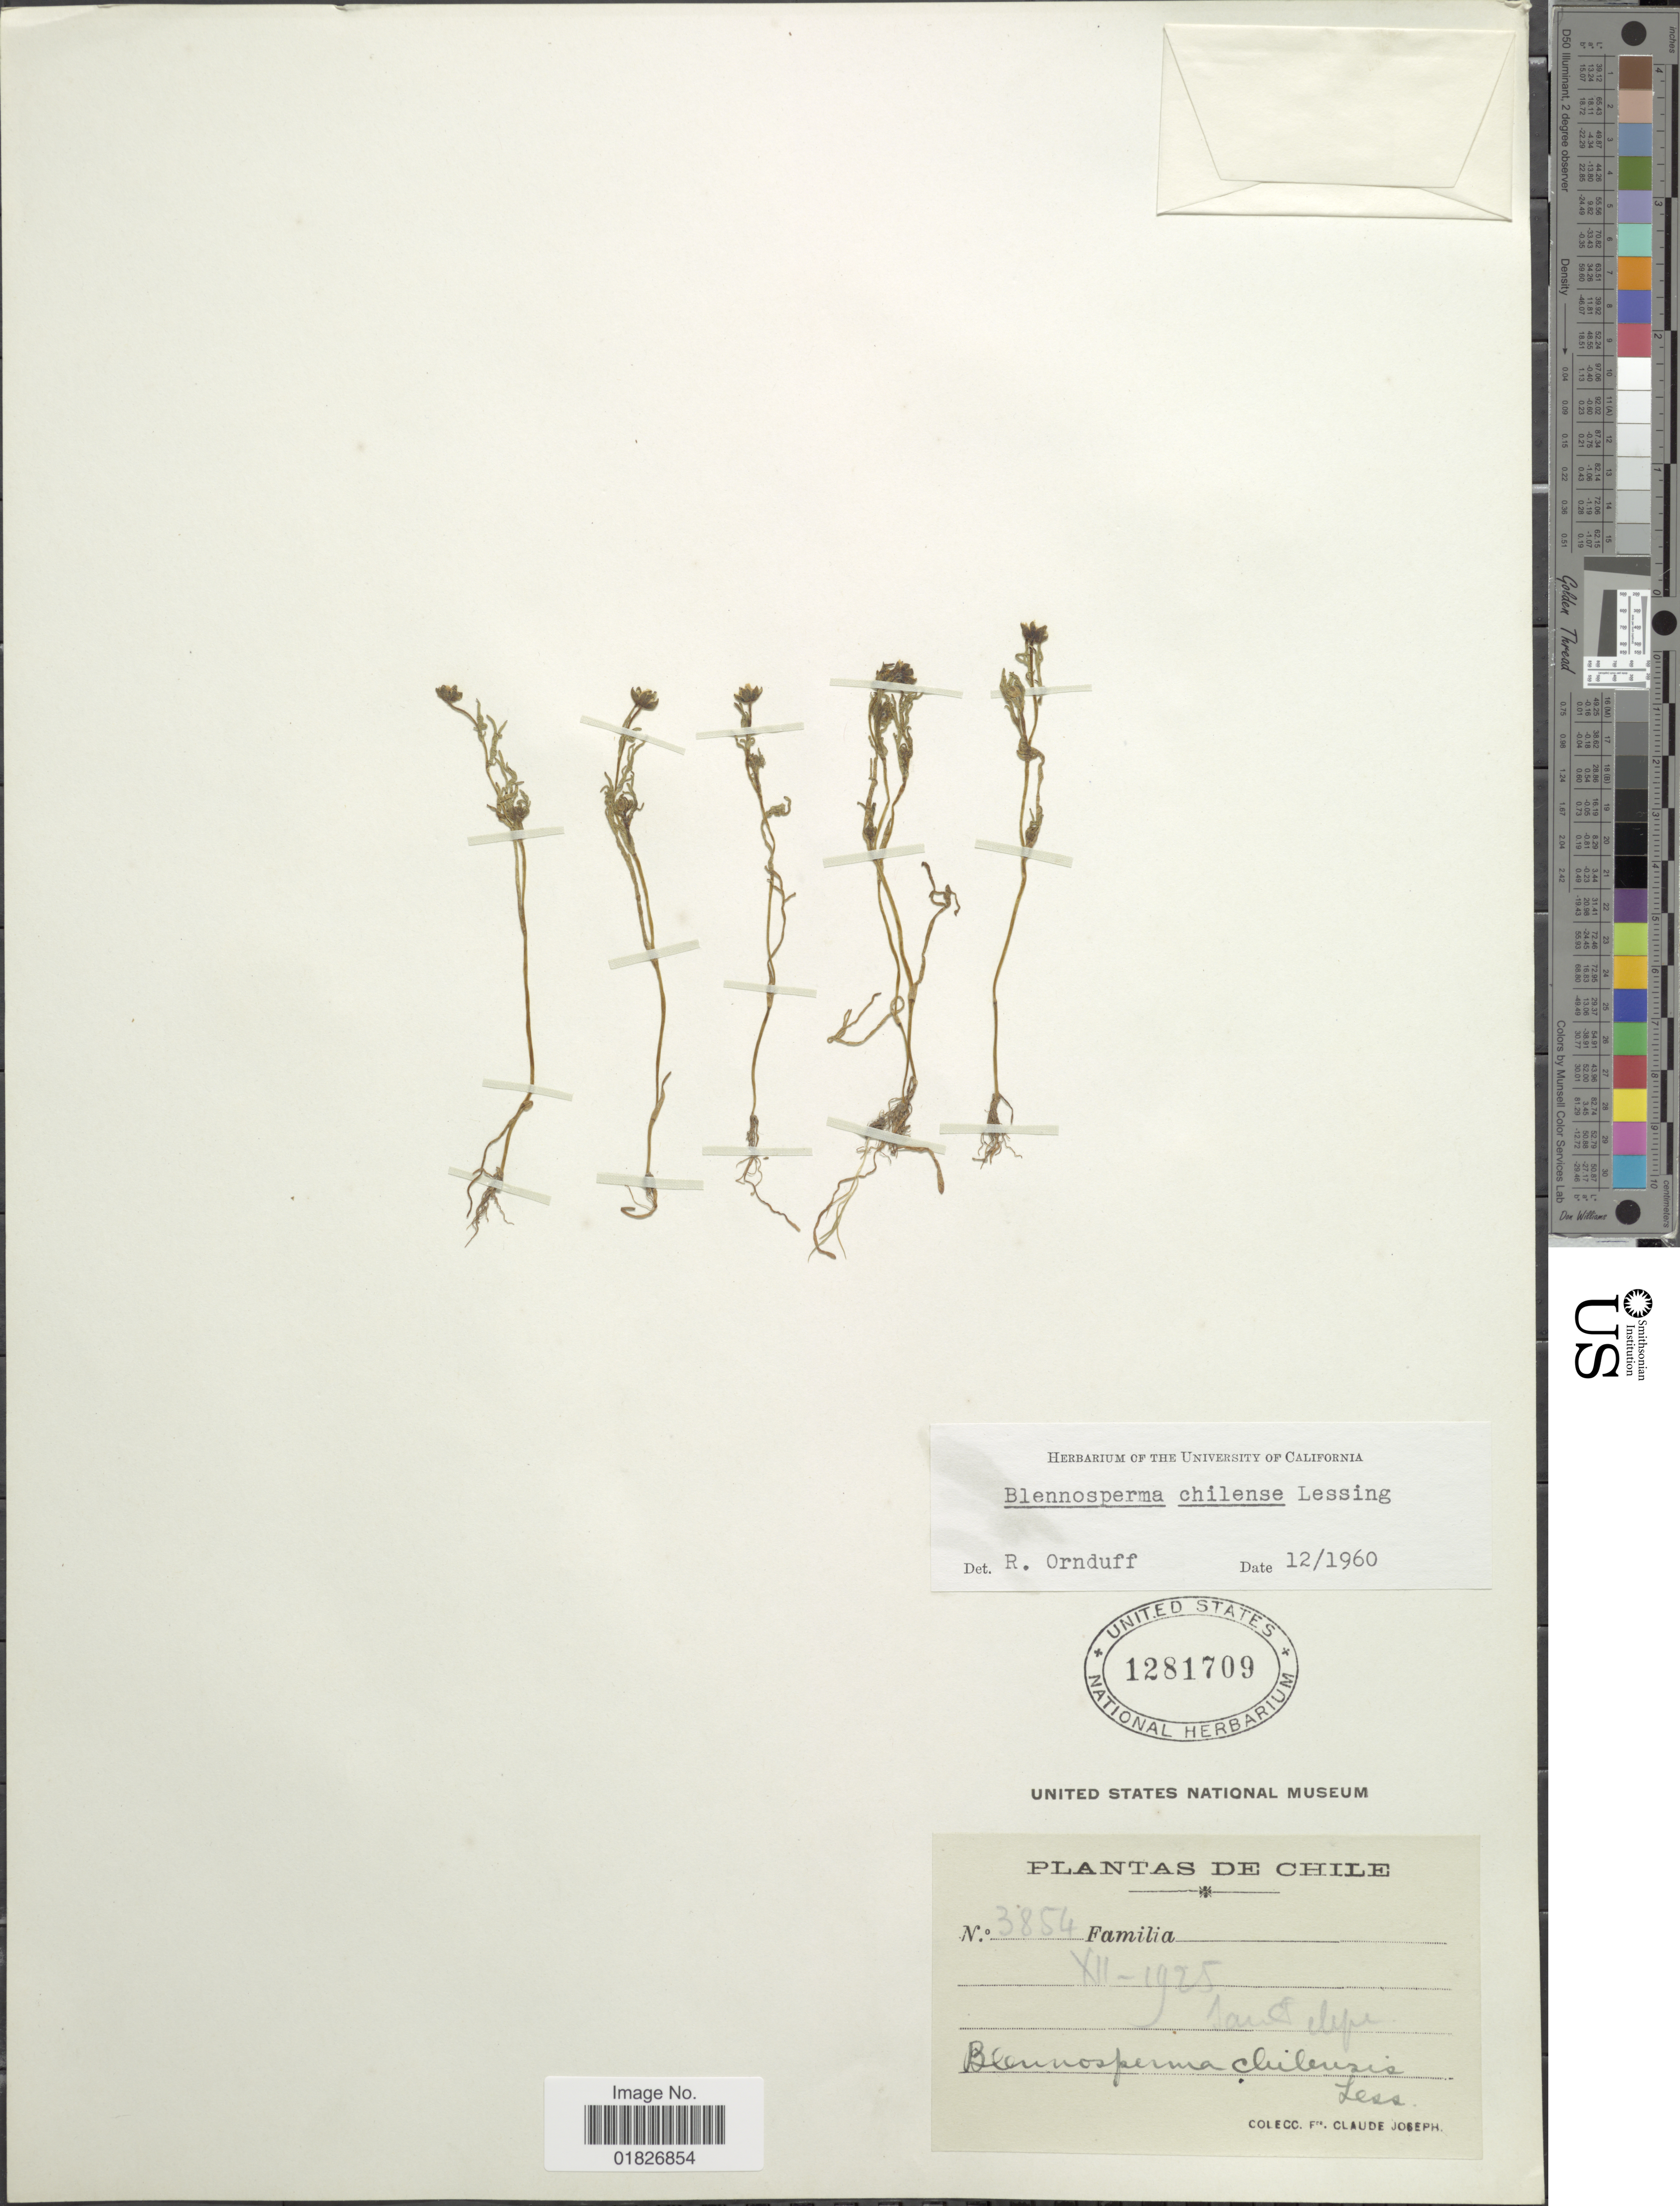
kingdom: Plantae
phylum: Tracheophyta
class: Magnoliopsida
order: Asterales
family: Asteraceae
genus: Blennosperma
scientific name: Blennosperma chilense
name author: Less.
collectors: Bro. Claude-Joseph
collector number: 3854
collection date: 1925-12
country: Chile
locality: San Felipe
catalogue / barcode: US 1281709